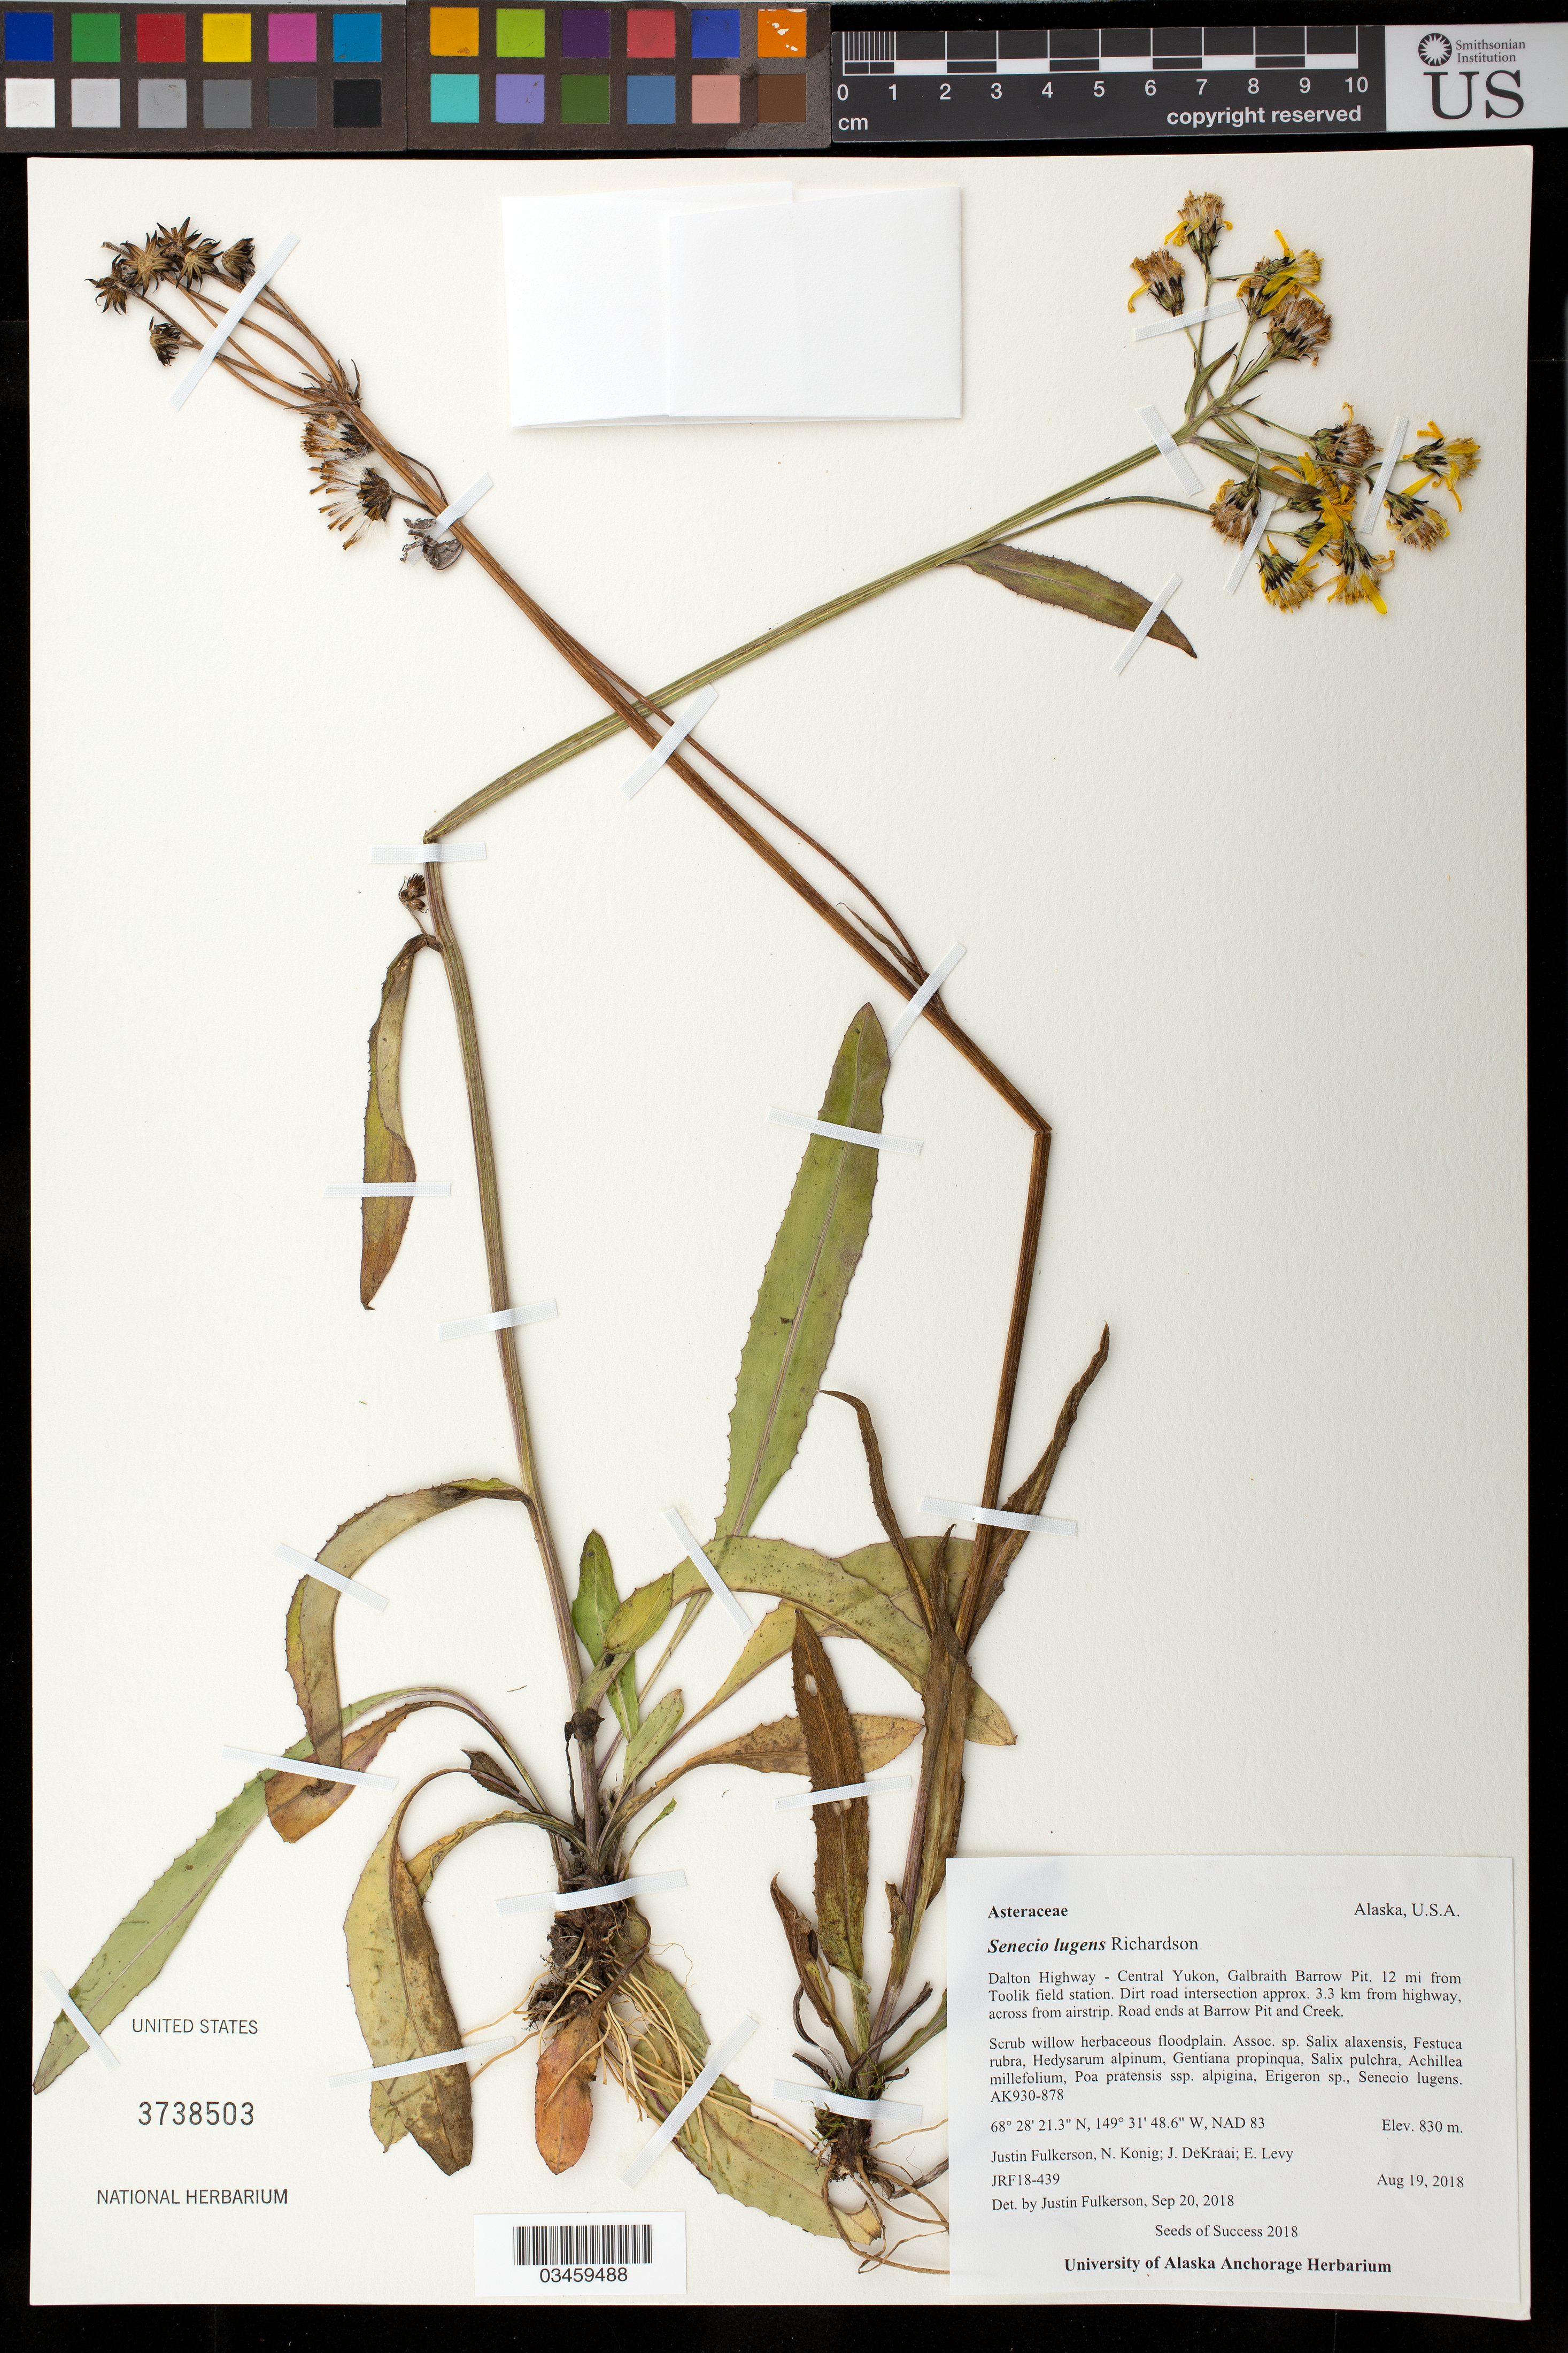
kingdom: Plantae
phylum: Tracheophyta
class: Magnoliopsida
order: Asterales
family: Asteraceae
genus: Senecio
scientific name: Senecio lugens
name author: Richardson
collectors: J. Fulkerson, N. Konig, E. Levy & J. Dekraai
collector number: JRF18-439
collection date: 2018-08-19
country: United States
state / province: Alaska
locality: Dalton Hwy-Central Yukon, Galbraith Barrow Pit, 12 mi from Toolik field station.Dirt road intersection 3.3 km from Hwy, across from airstrip, road ends at Barrow Pit and Creek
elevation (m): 830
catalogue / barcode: US 3738503